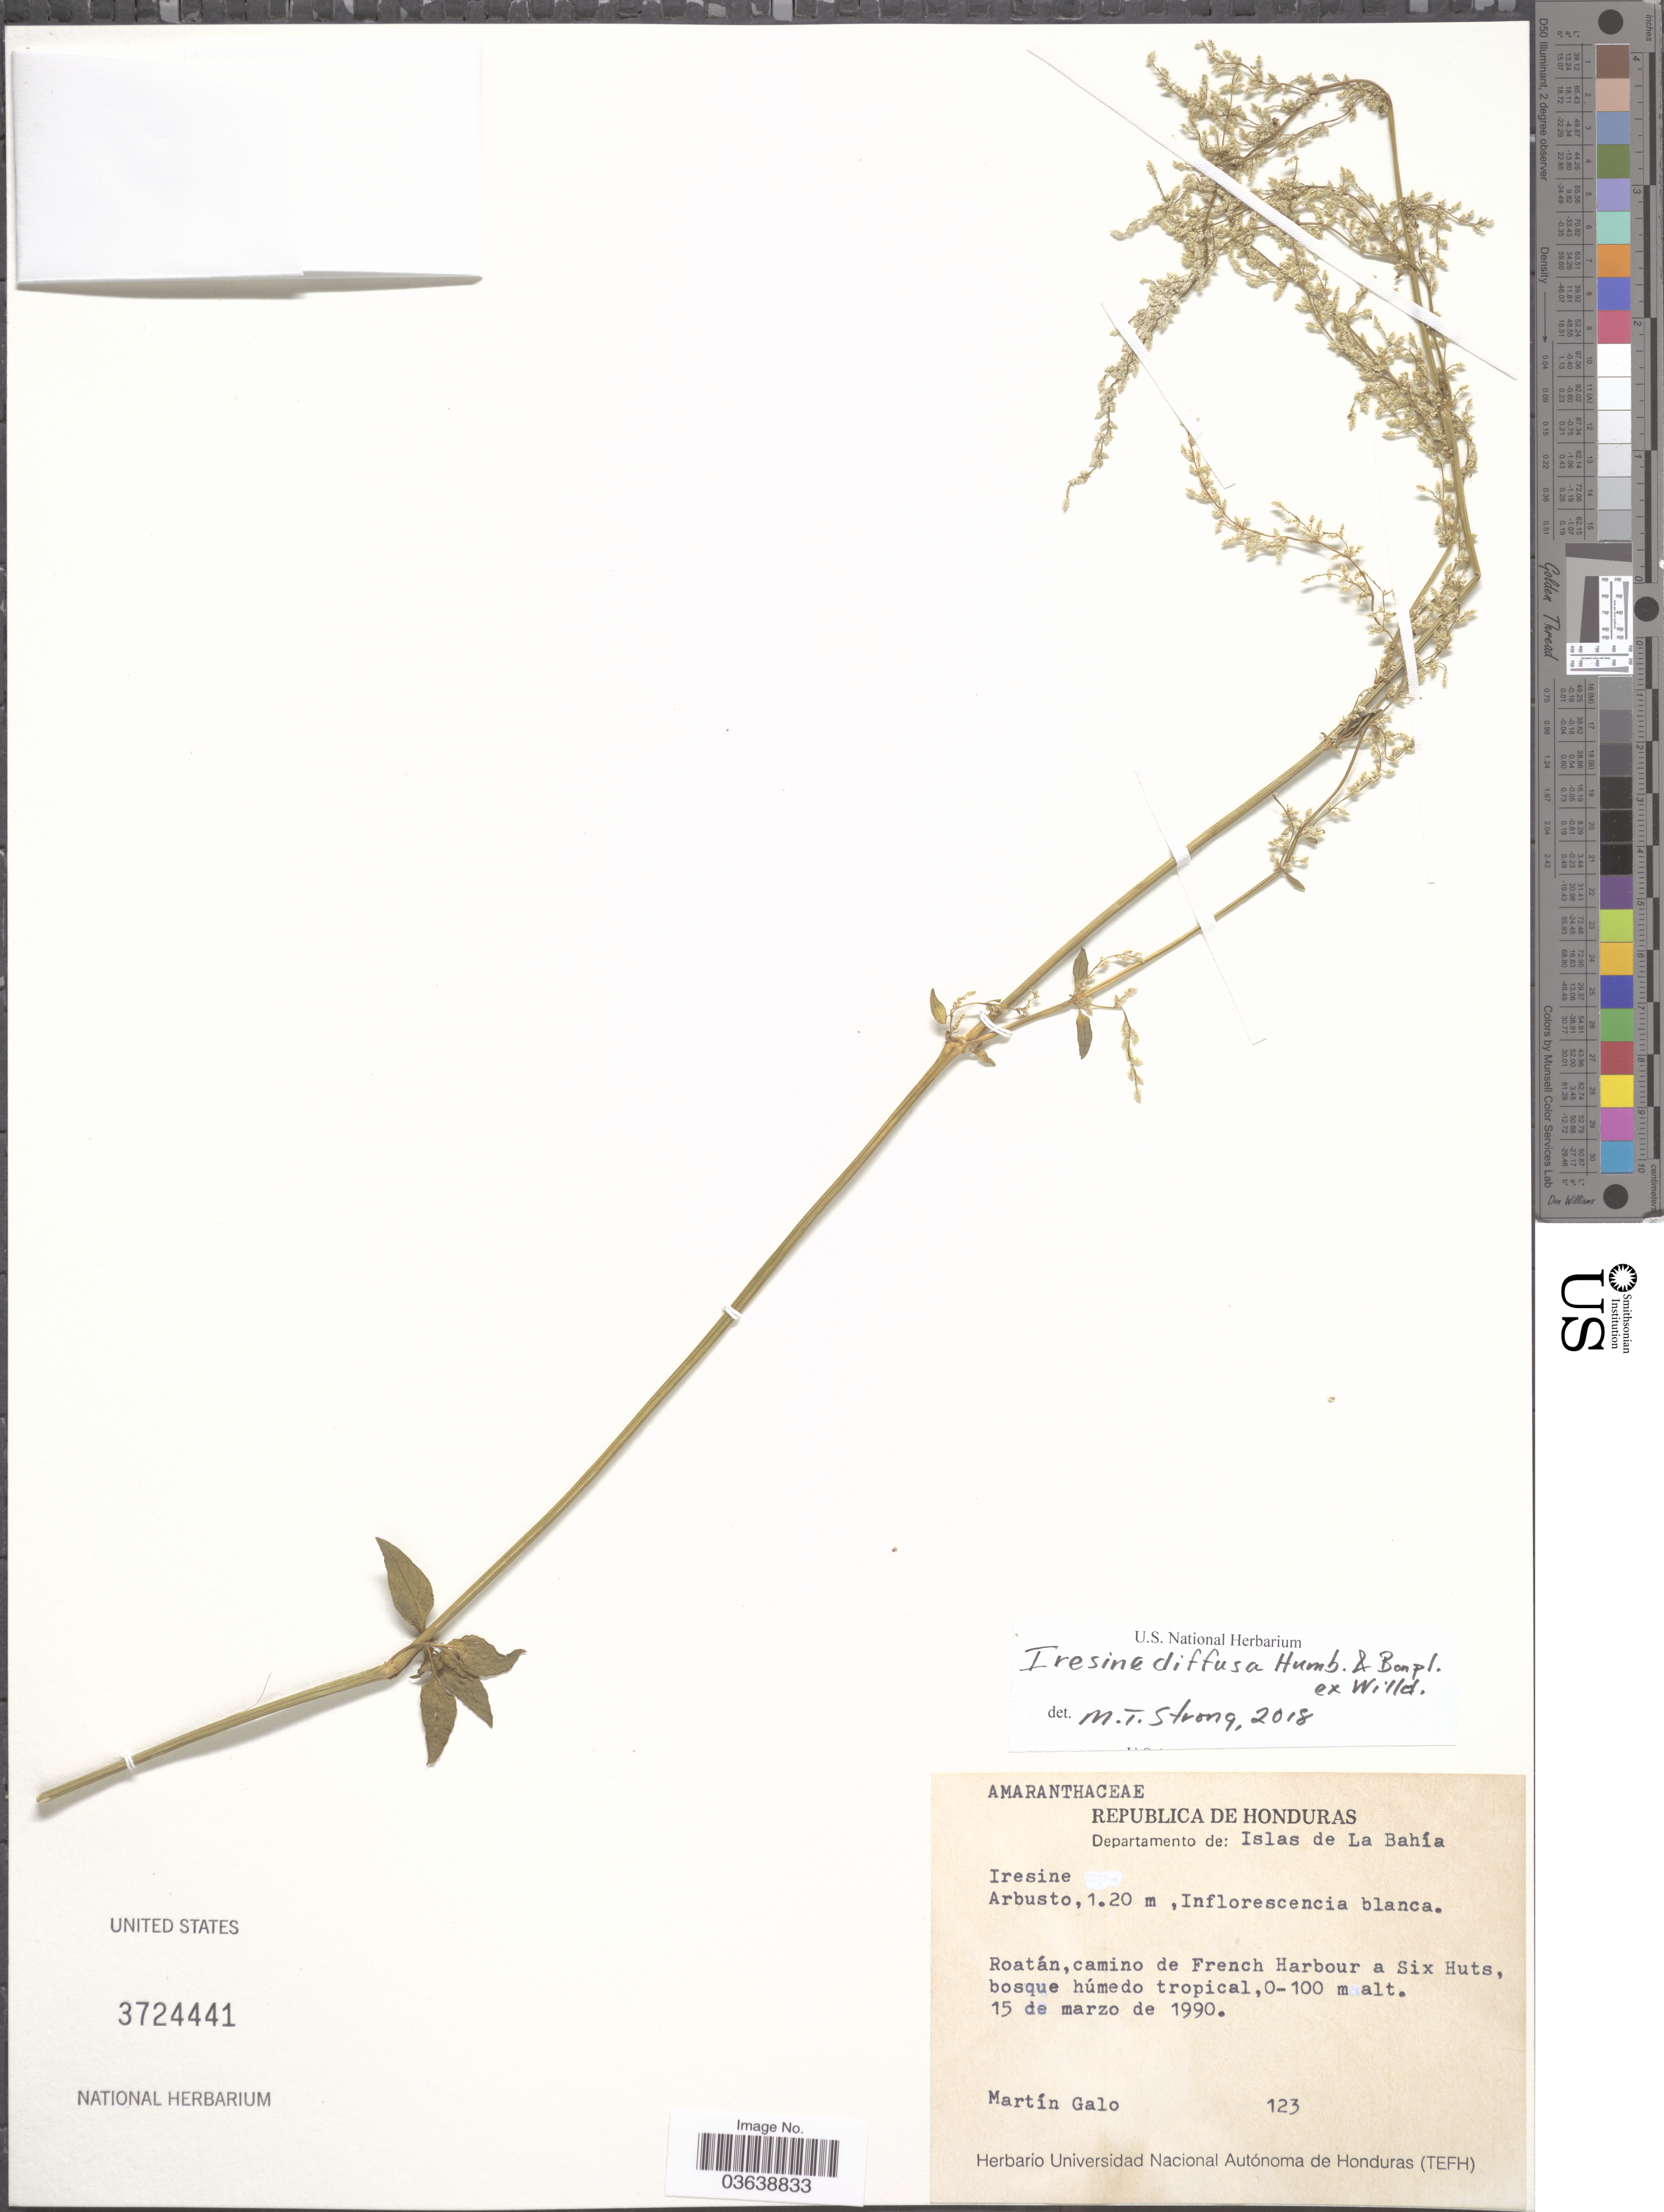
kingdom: Plantae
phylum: Tracheophyta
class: Magnoliopsida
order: Caryophyllales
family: Amaranthaceae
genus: Iresine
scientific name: Iresine diffusa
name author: Humb. & Bonpl. ex Willd.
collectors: M. Galo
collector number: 123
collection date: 1990-03-15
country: Honduras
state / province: Islas de la Bahía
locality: Departamento de: Islas de la Bahía. Roatán, camino de French Harbour a Six Huts.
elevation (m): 0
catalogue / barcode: US 3724441